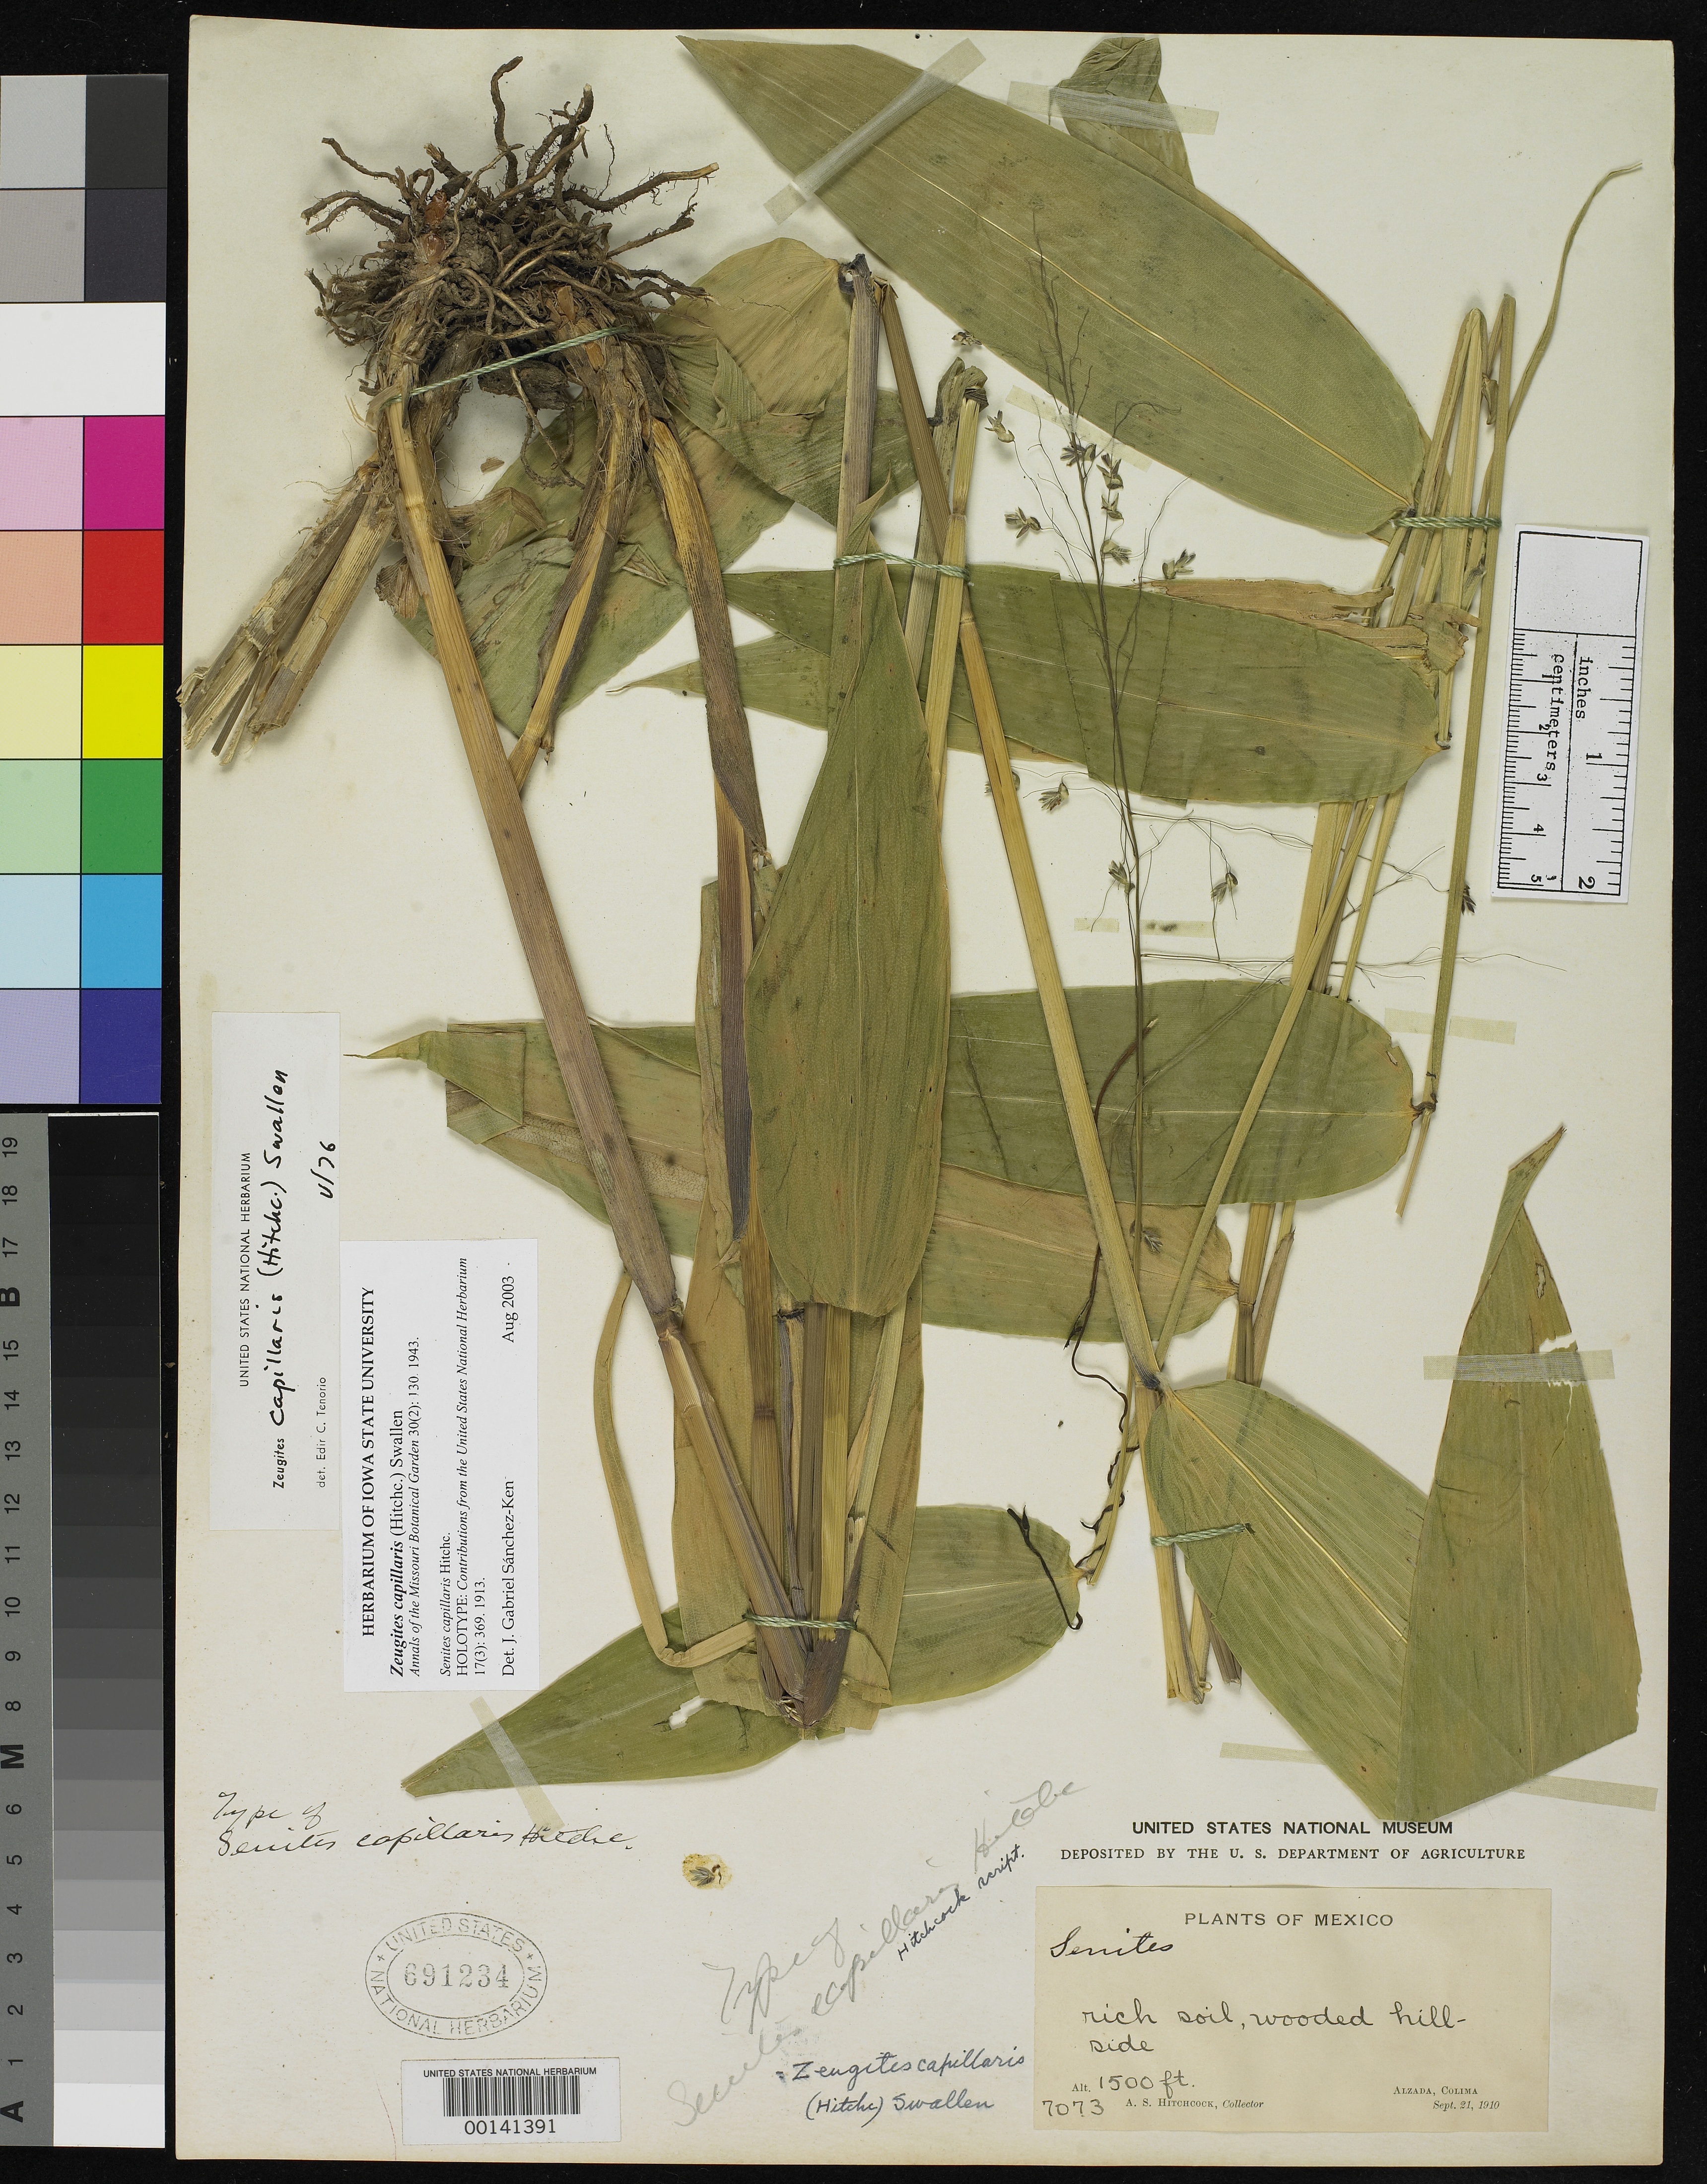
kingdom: Plantae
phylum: Tracheophyta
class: Liliopsida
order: Poales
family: Poaceae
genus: Senites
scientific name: Senites capillaris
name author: Hitchc.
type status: Holotype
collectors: A. S. Hitchcock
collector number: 7073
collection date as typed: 21 Sep 1910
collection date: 1910-09-21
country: Mexico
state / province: Colima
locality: Alzada, Colima.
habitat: Rich soil, wooded hillside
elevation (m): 457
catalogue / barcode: US 691234